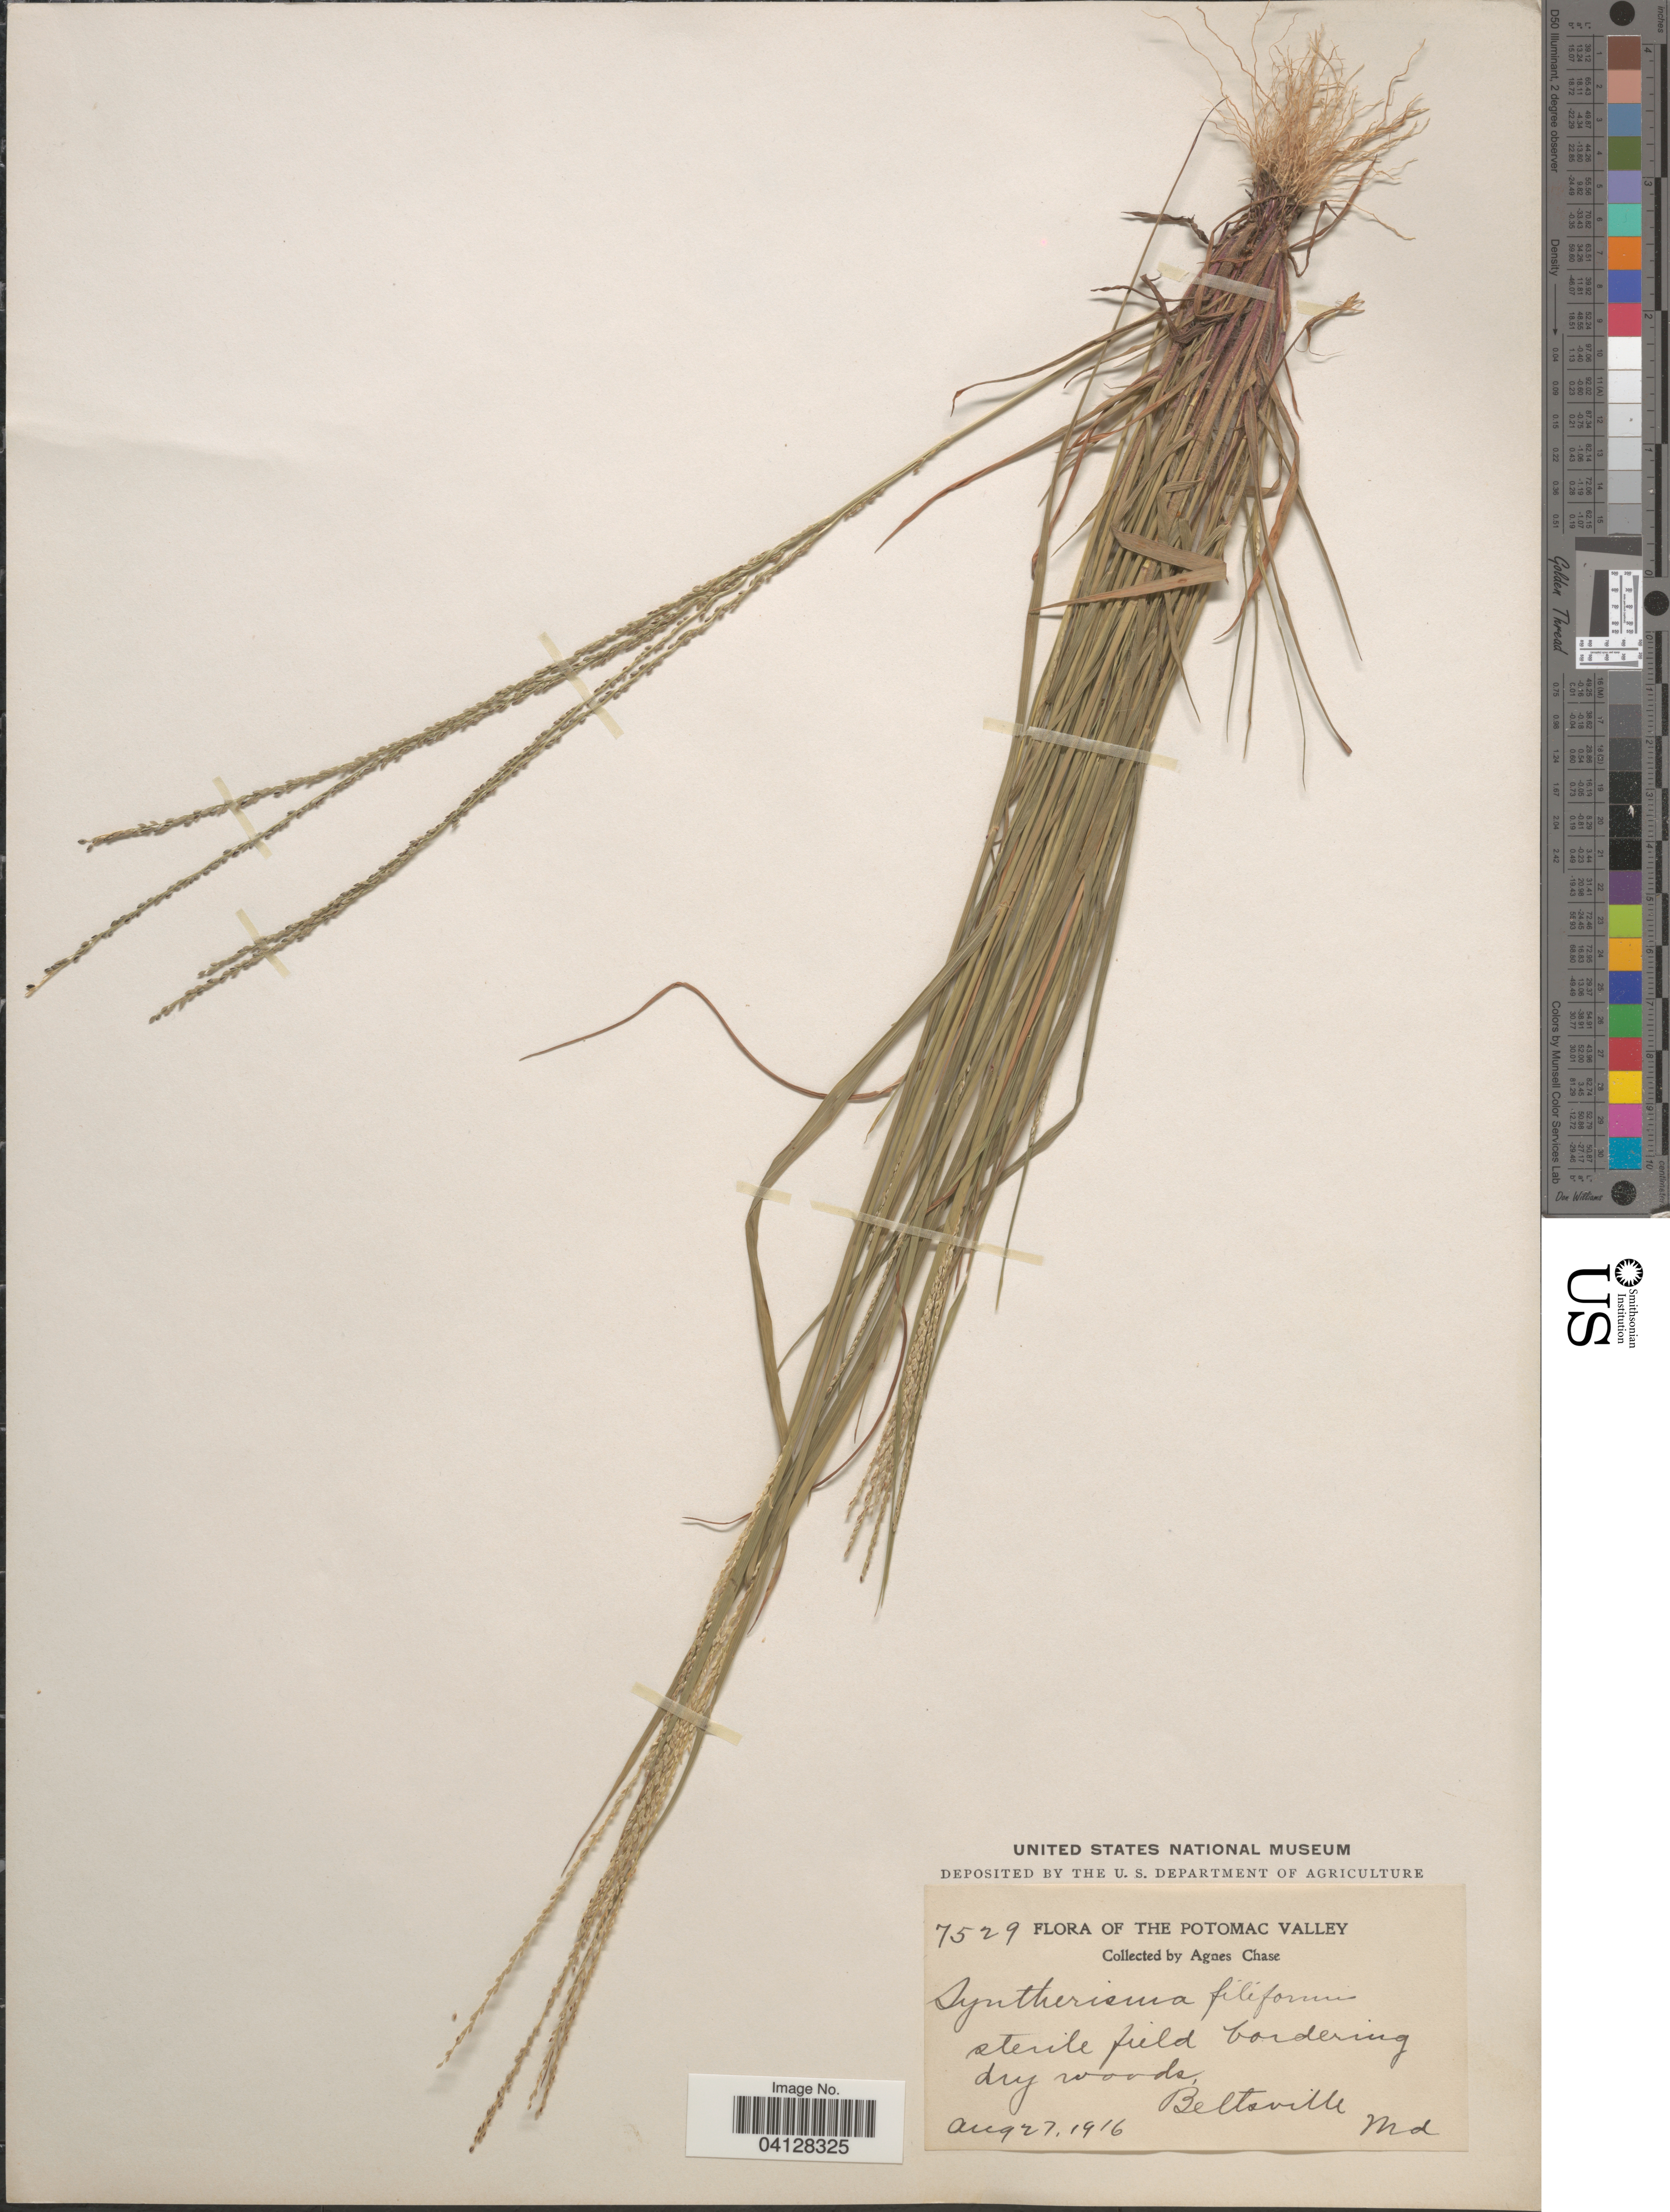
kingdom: Plantae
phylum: Tracheophyta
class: Liliopsida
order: Poales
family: Poaceae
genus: Syntherisma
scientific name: Syntherisma filiformis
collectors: A. Chase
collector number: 7529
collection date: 1916-08-27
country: United States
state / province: Maryland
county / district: Prince George's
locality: The Potomac Valley. Beltsville.